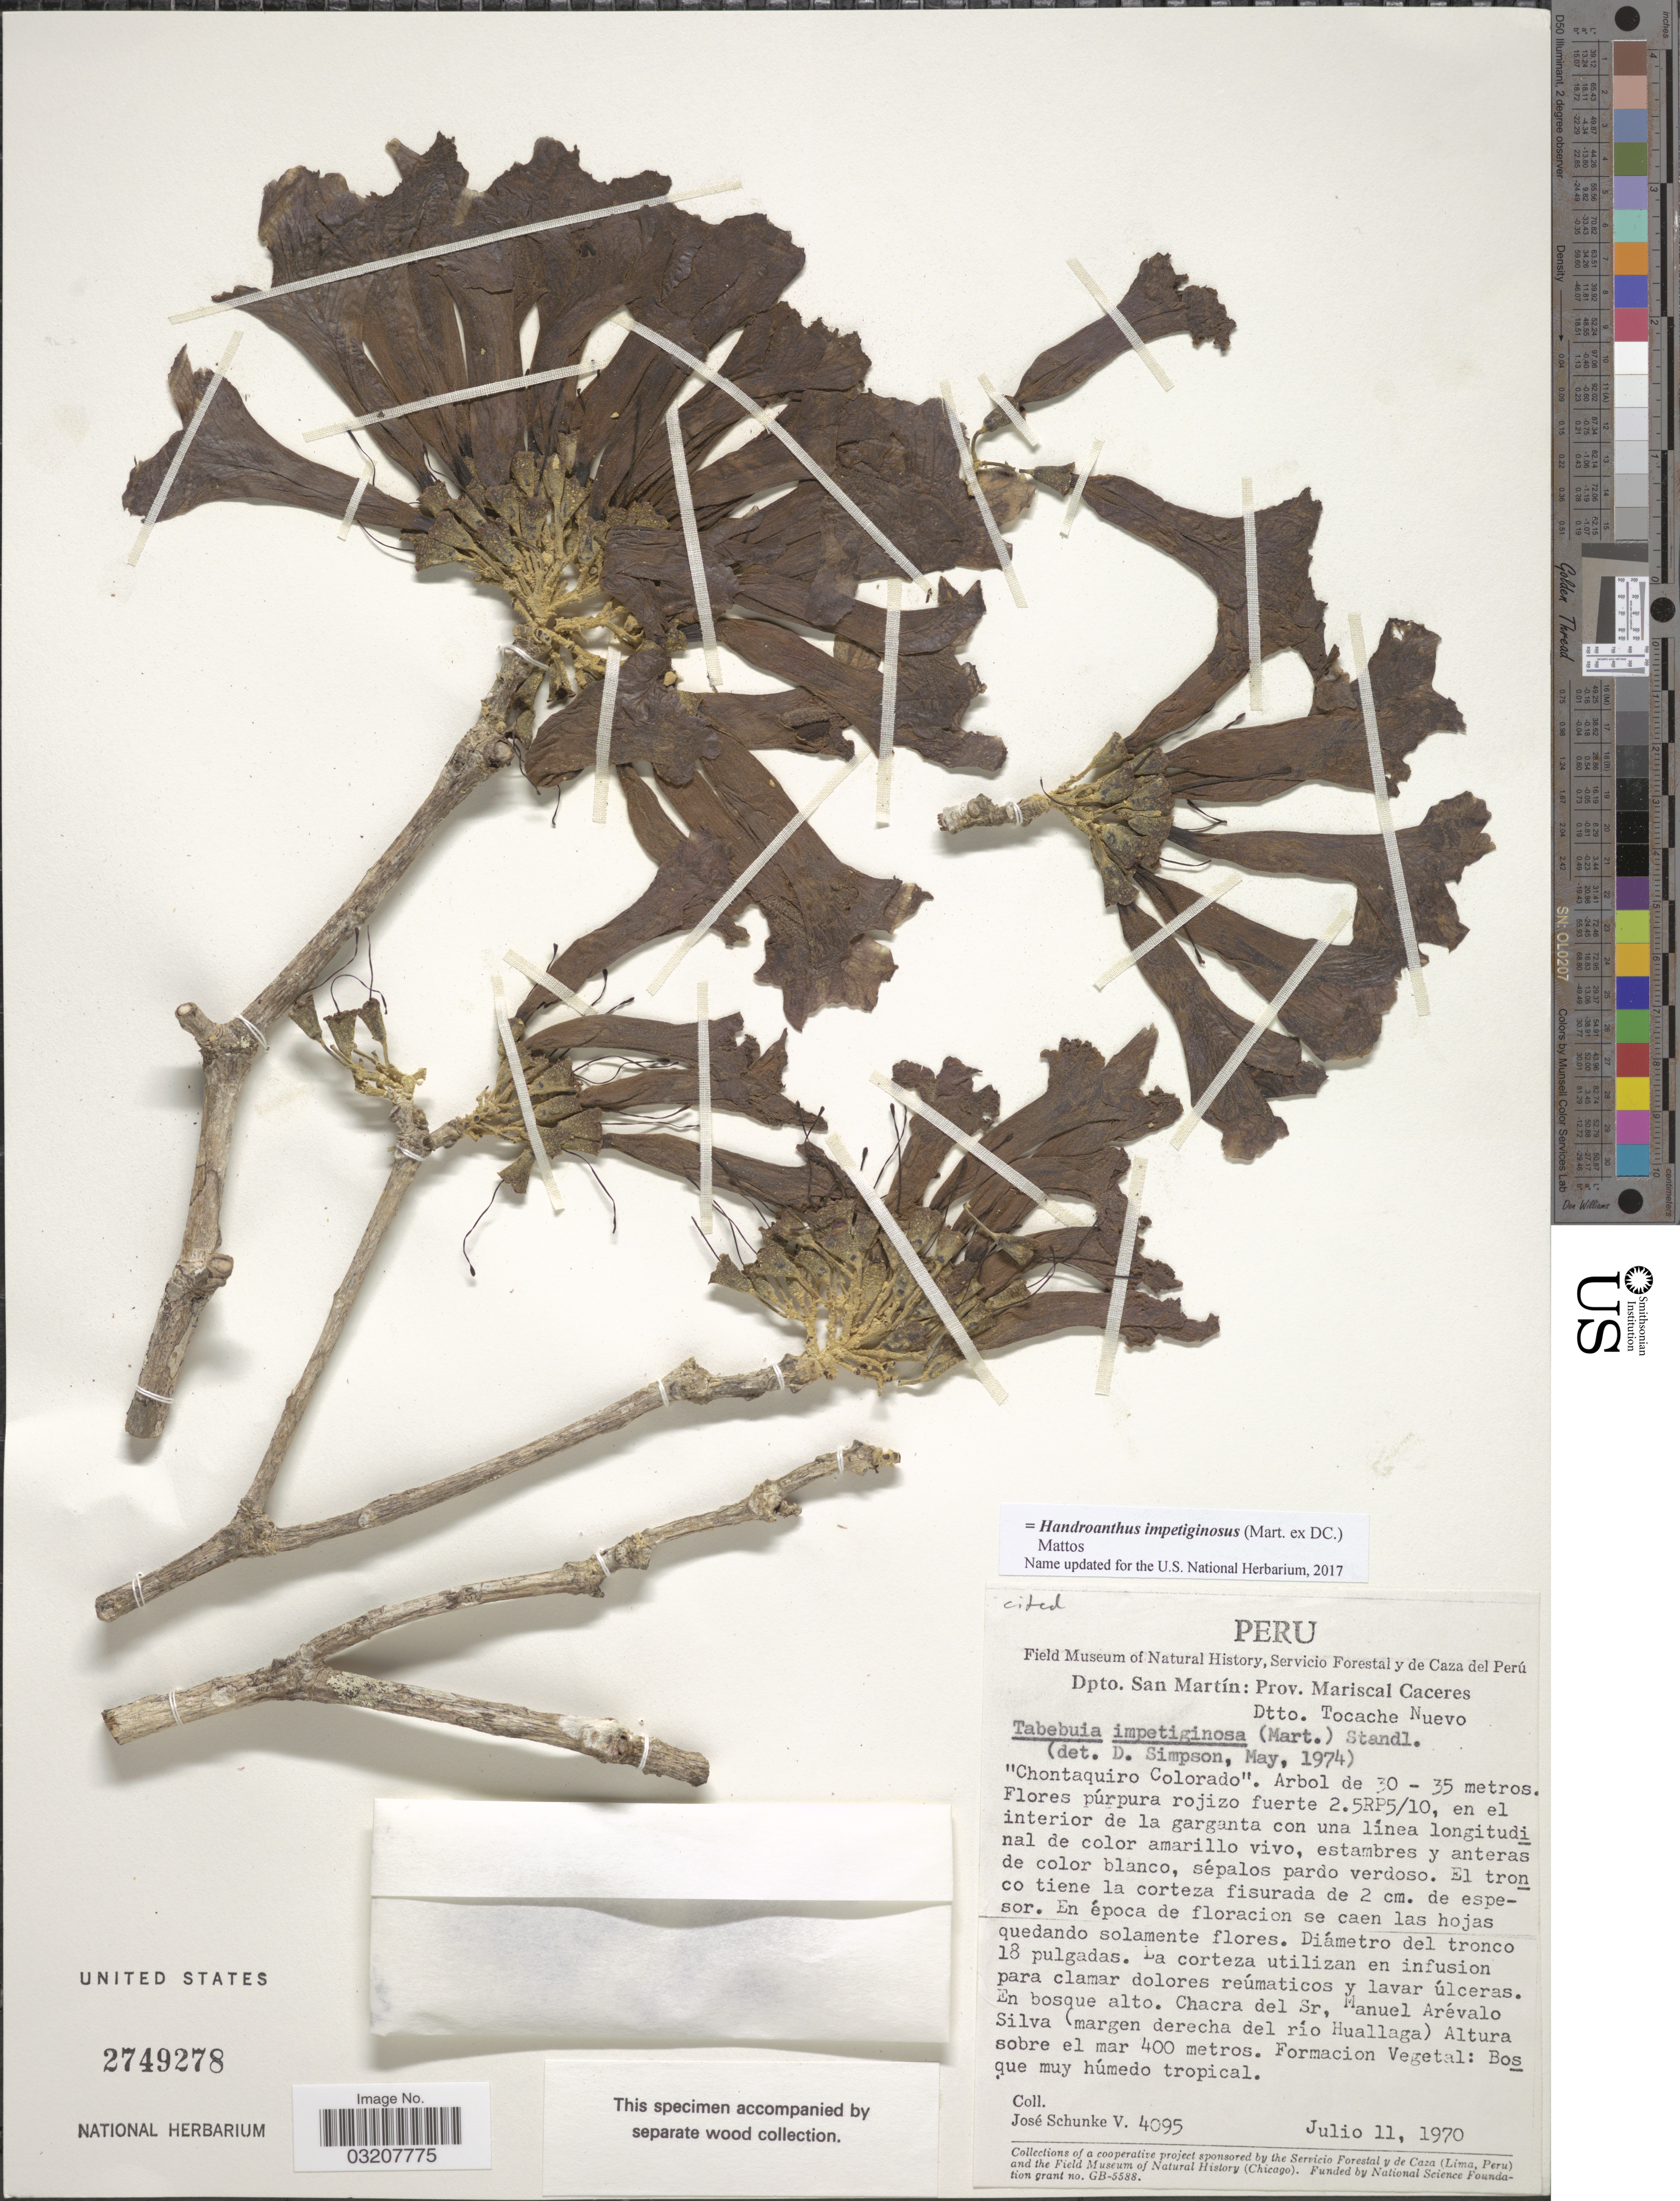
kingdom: Plantae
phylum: Tracheophyta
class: Magnoliopsida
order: Lamiales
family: Bignoniaceae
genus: Handroanthus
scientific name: Handroanthus impetiginosus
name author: (Mart. ex DC.) Mattos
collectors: J. Schunke Vigo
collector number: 4095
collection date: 1970-07-11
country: Peru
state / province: San Martín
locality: Dpto. San Martín: Prov. Mariscal Caceres, Dtto. Tocache Nuevo. Chacra del Sr, Manuel Arévalo Silva (margen derecha del río Huallaga).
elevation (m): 400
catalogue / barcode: US 2749278